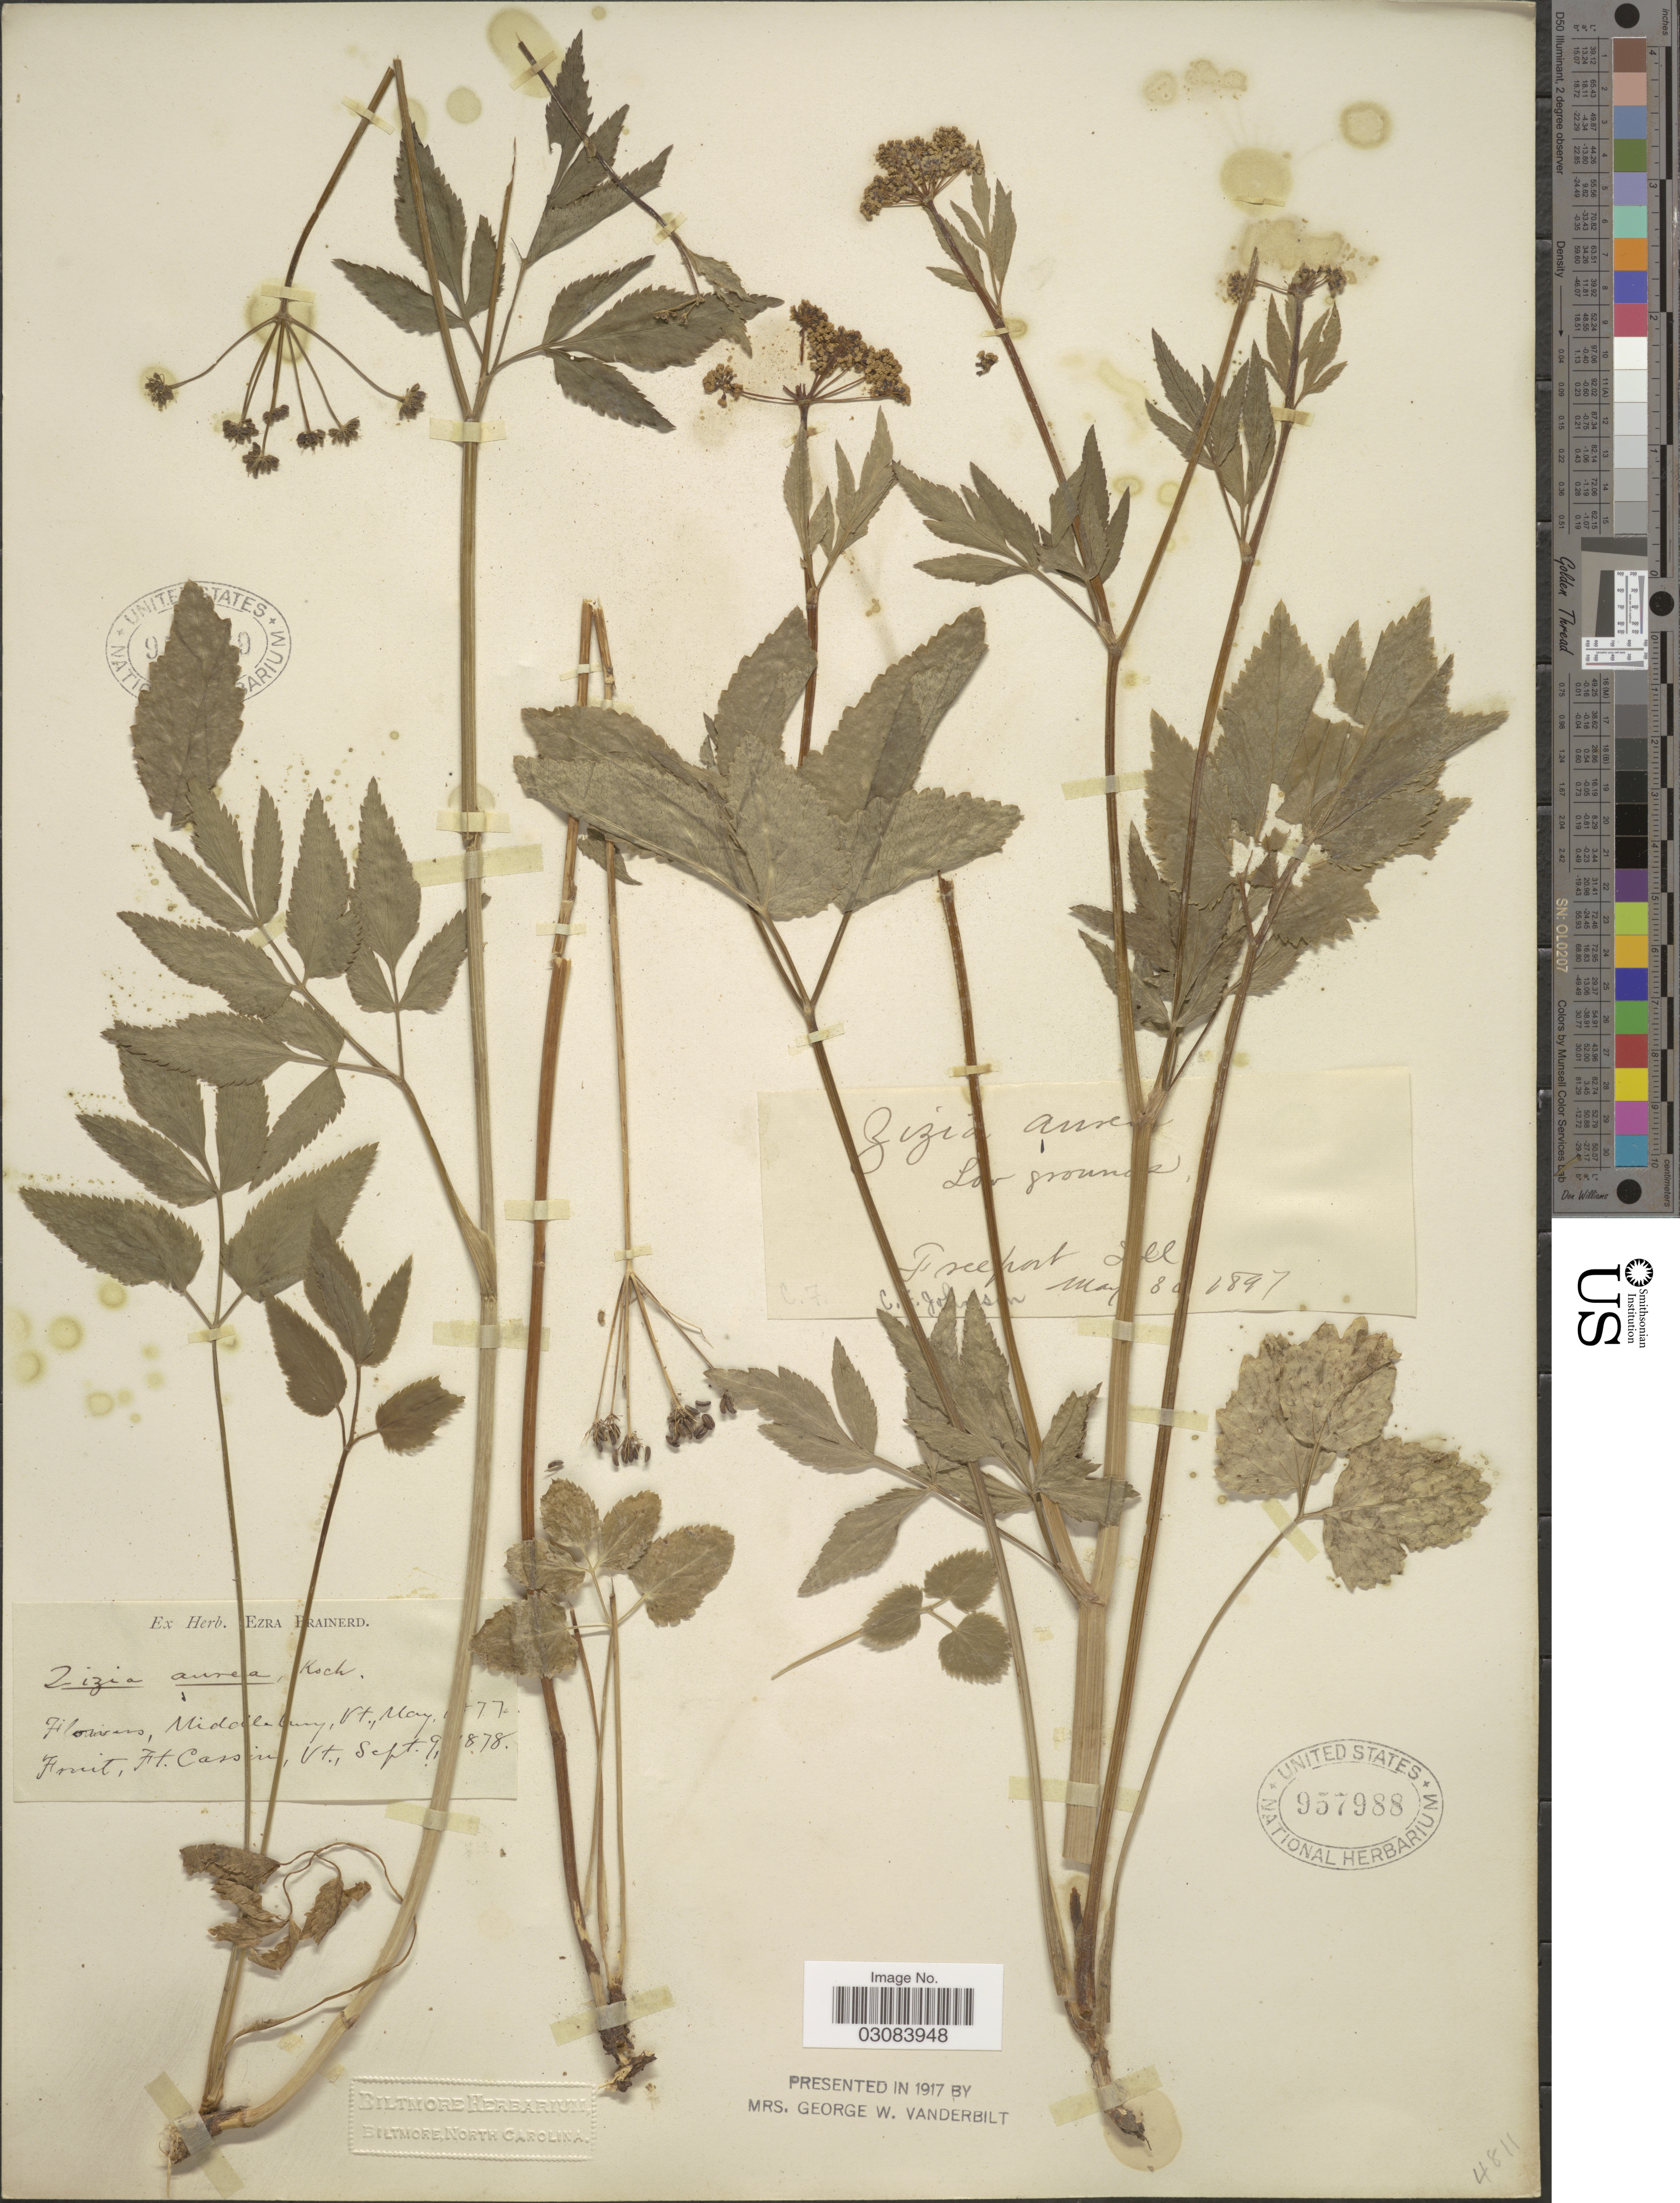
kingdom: Plantae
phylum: Tracheophyta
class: Magnoliopsida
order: Apiales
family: Apiaceae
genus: Zizia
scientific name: Zizia aurea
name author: (L.) Koch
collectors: ex herb. Ezra Brainerd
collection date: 1877-05/1878-09-09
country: United States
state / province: Vermont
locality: Middlebury, Ft. Cassin.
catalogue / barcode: US 957988-2